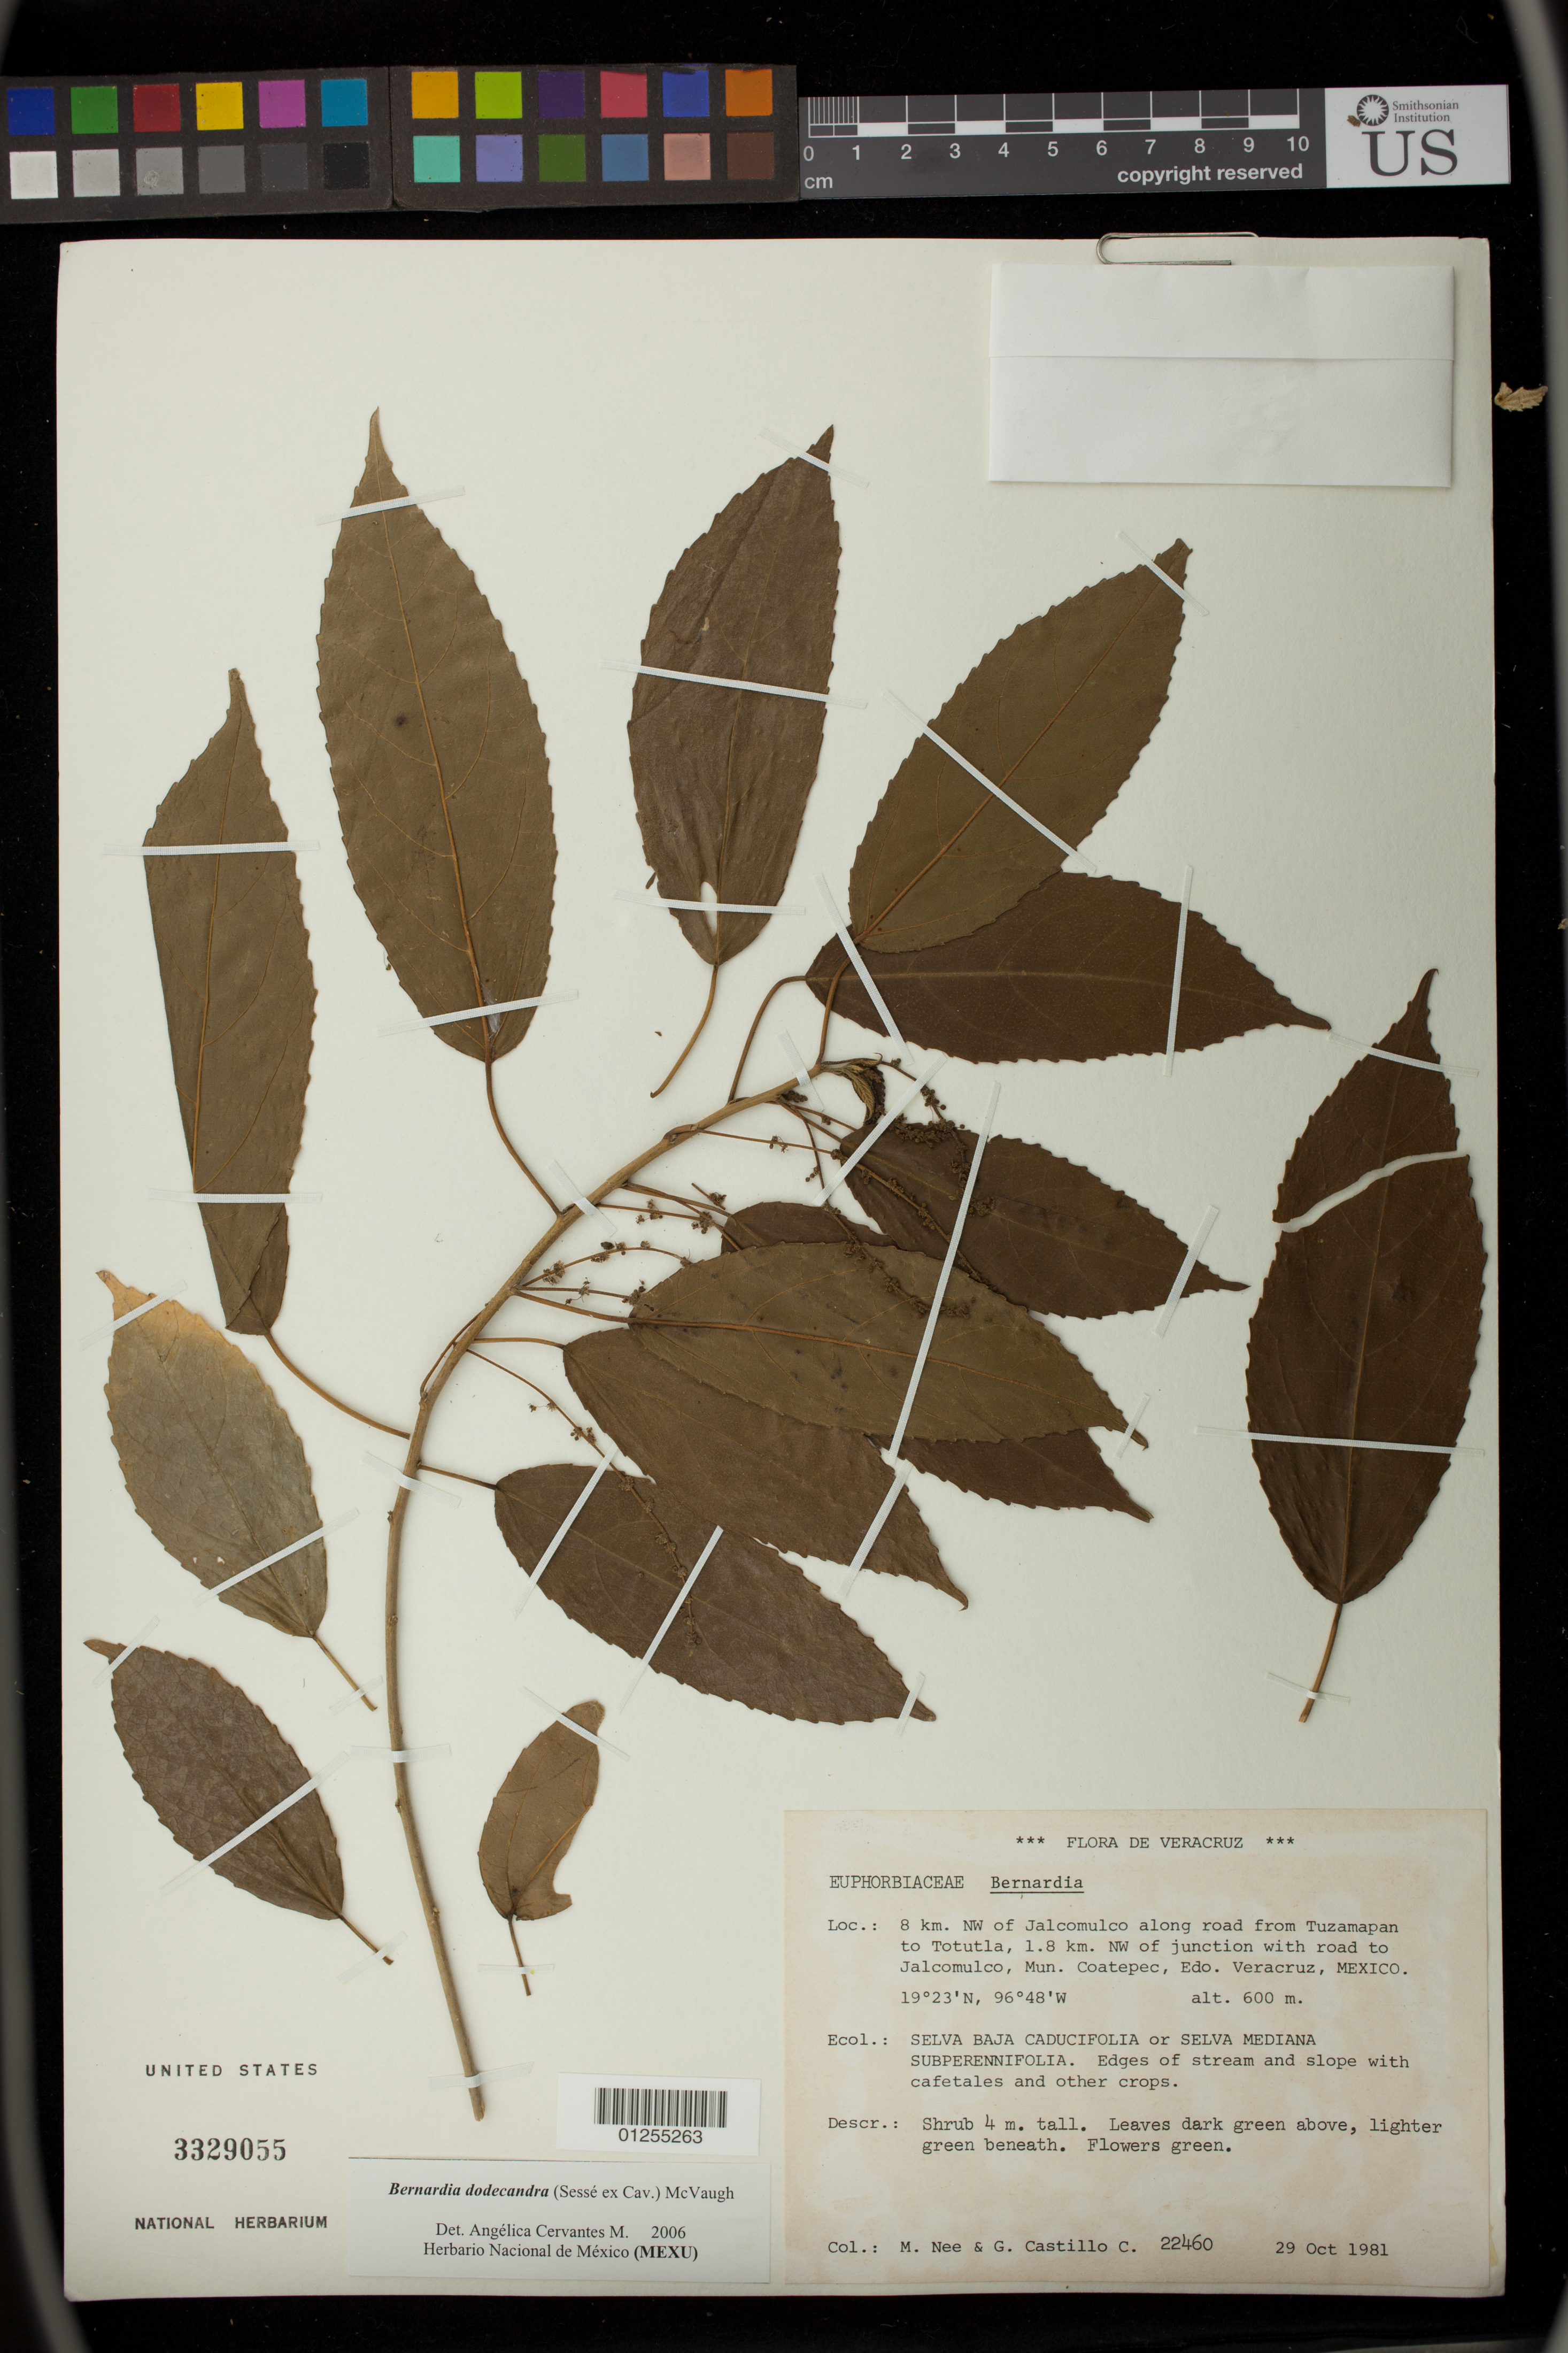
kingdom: Plantae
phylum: Tracheophyta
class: Magnoliopsida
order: Malpighiales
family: Euphorbiaceae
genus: Bernardia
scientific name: Bernardia dodecandra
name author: McVaugh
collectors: M. Nee & G. Castillo C.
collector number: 22460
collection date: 1981-10-29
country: Mexico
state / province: Veracruz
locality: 8 km. NW of Jalcomulco along road from Tuzamapan to Totutla, 1.8 km. NW of junction with road to Jalcomulco, Mun. Coatepec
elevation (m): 600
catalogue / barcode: US 3329055